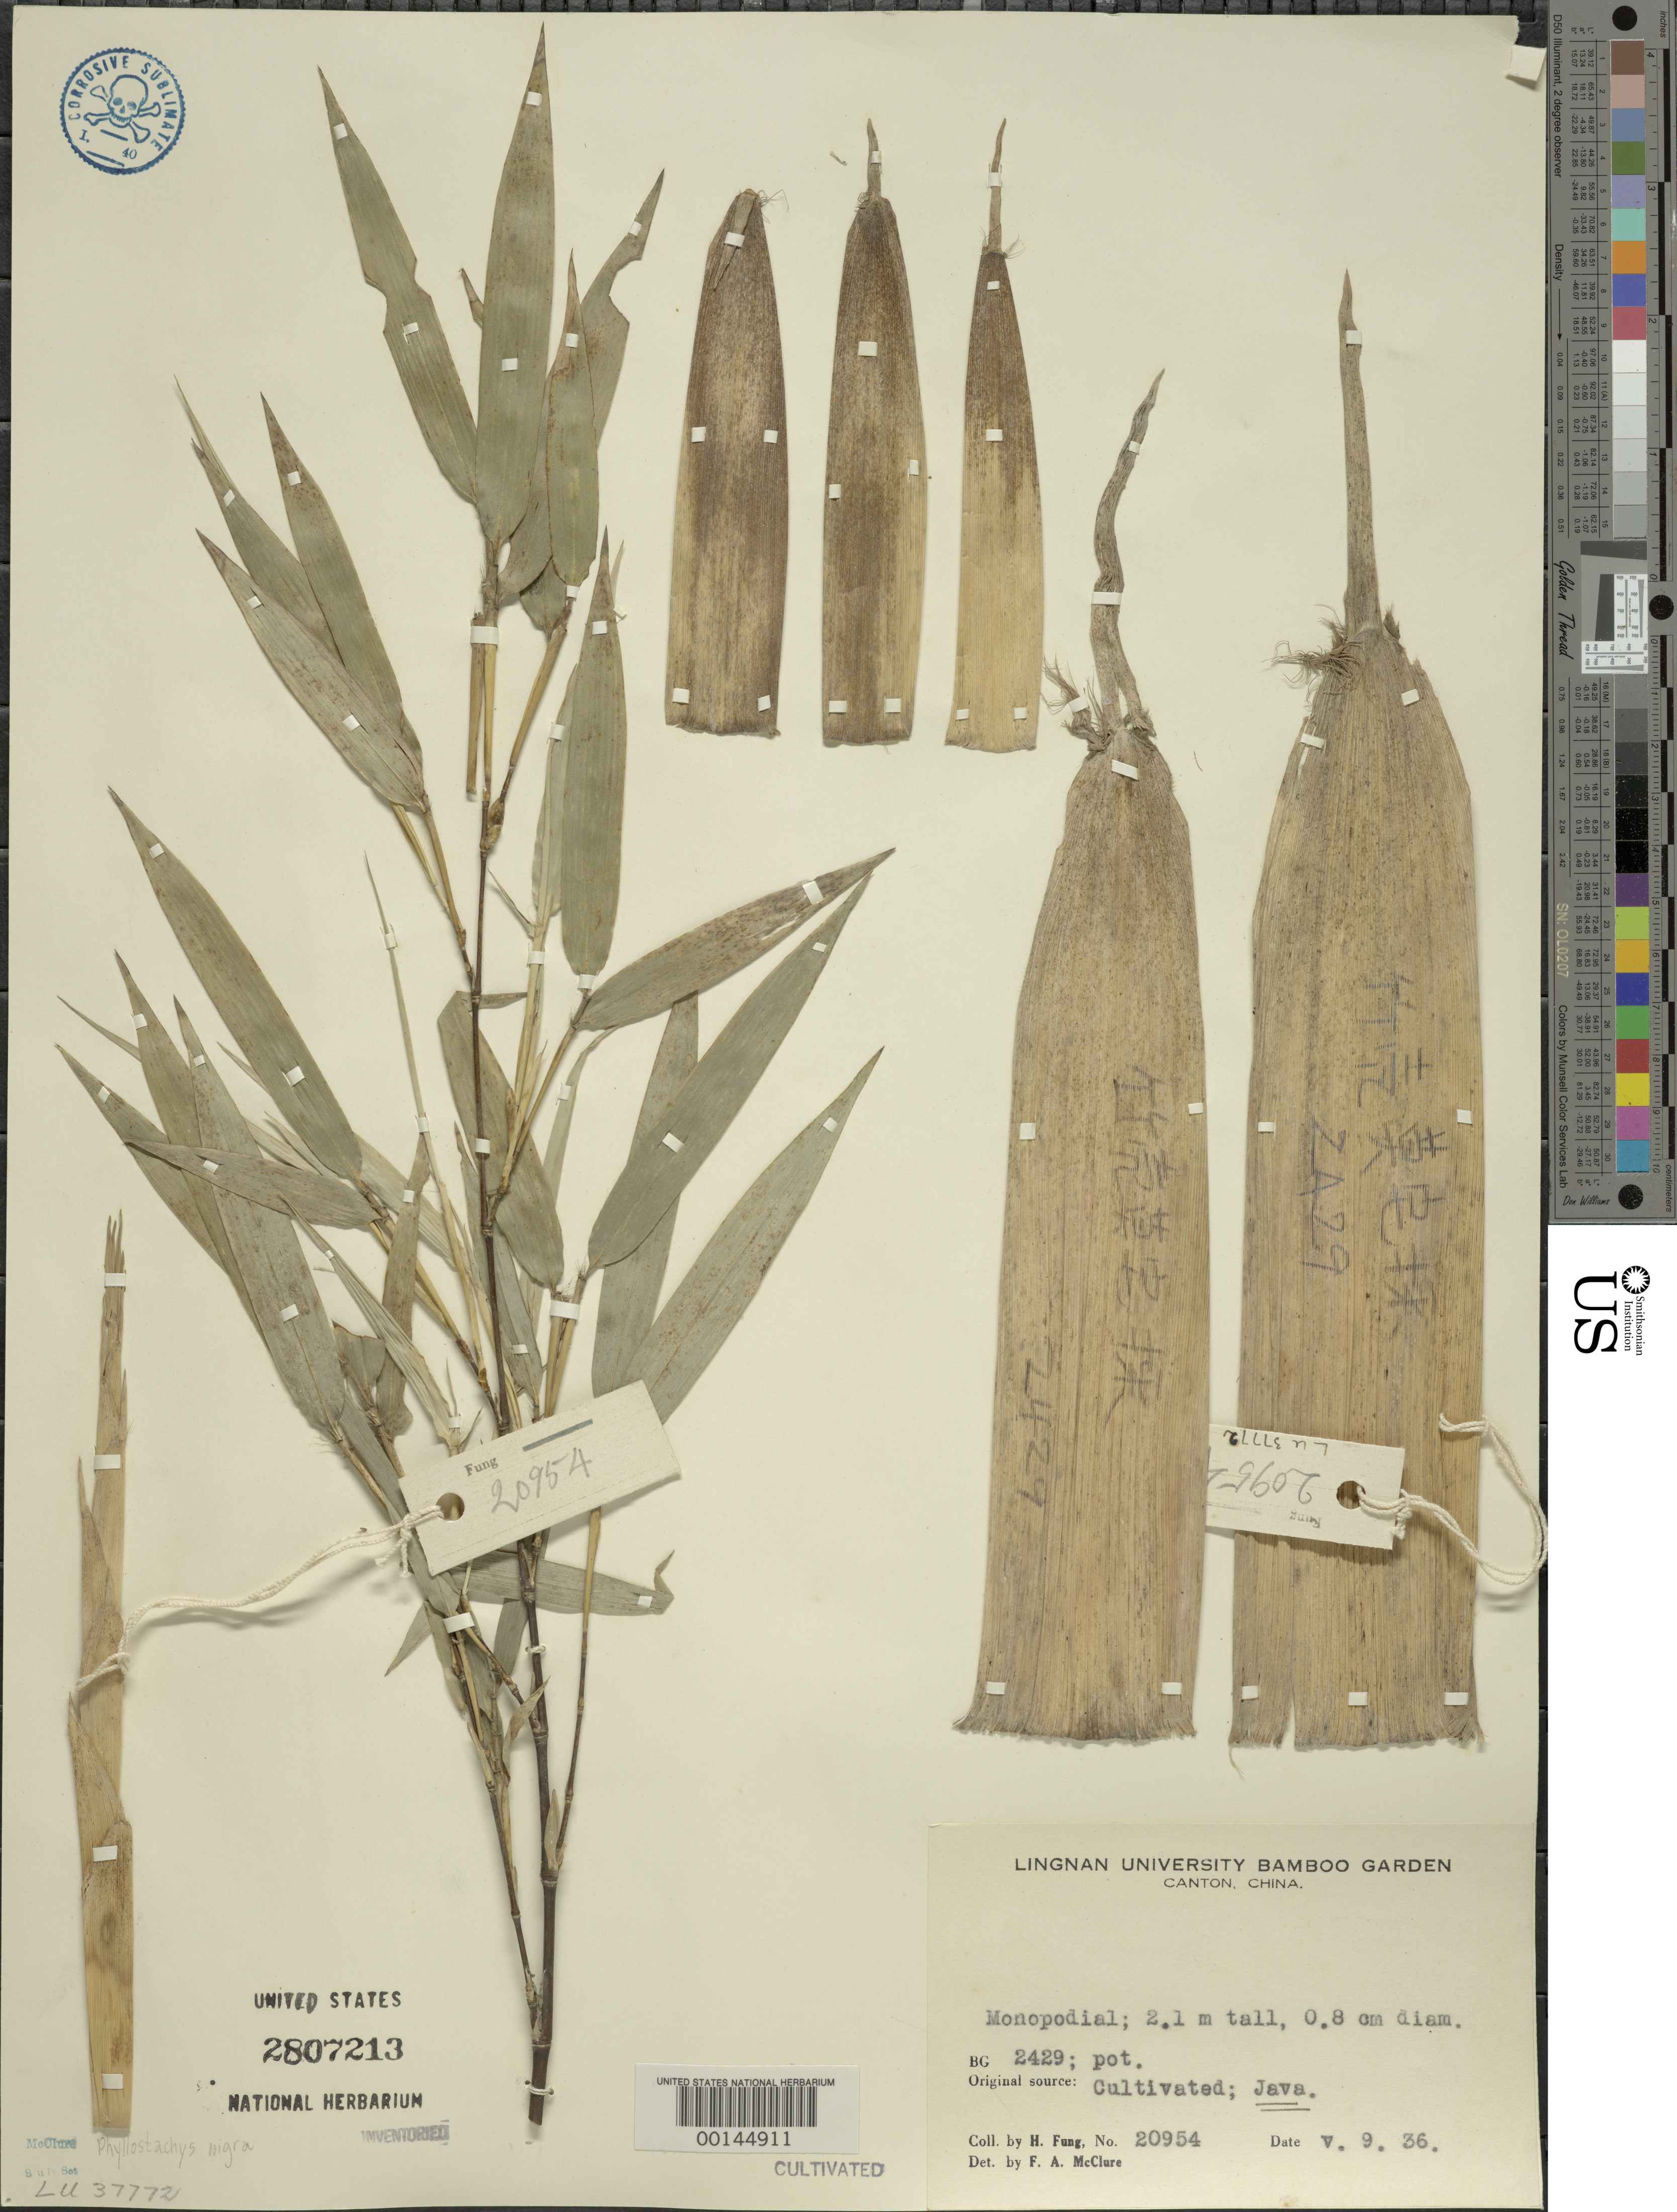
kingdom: Plantae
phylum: Tracheophyta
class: Liliopsida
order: Poales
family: Poaceae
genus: Phyllostachys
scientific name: Phyllostachys nigra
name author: (Lodd. ex Lindl.) Munro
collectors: H. L. Fung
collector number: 20954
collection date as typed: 09 May 1936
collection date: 1936-05-09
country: China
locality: Lingnan univ. bamboo garden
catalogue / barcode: US 2807213